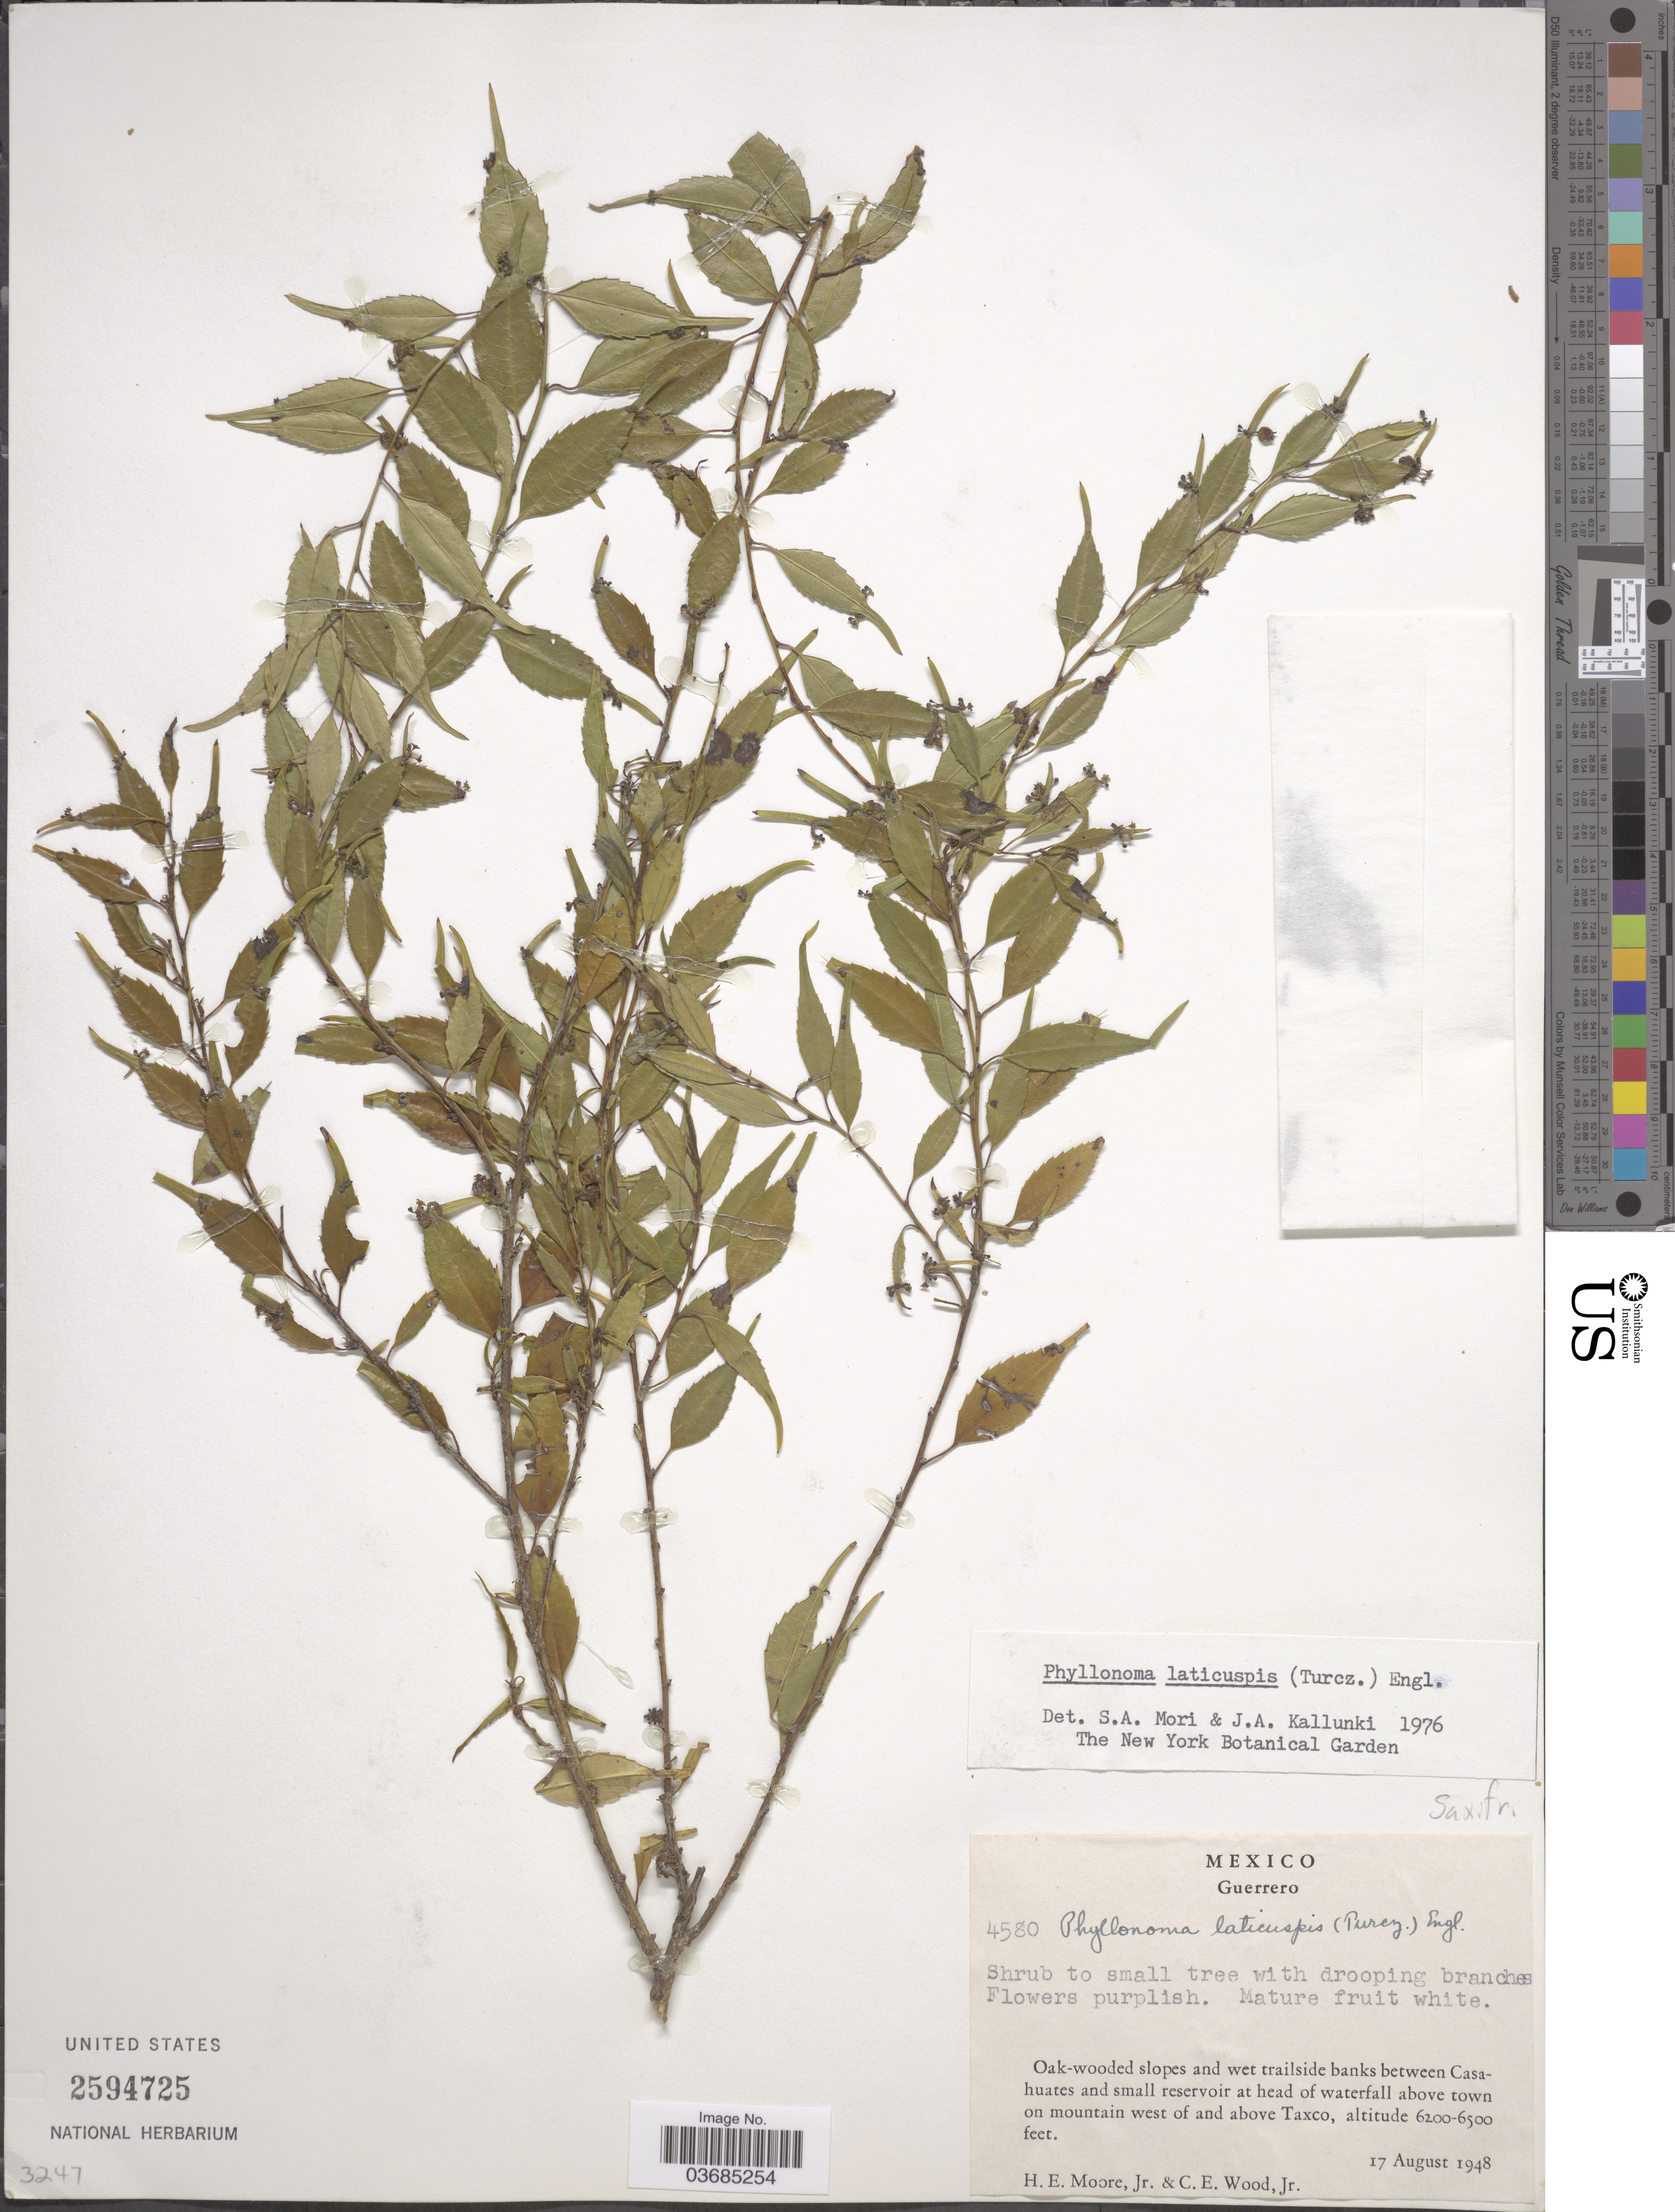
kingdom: Plantae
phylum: Tracheophyta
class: Magnoliopsida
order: Aquifoliales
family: Phyllonomaceae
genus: Phyllonoma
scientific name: Phyllonoma laticuspis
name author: (Turcz.) Engl.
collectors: H. Moore & C. Wood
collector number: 4580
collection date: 1948-08-17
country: Mexico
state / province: Guerrero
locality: Oak-wooded slopes and wet trailside banks between Casahuates and small reservoir at head of waterfall above town on mountain west of and above Taxco.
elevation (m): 1890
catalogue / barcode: US 2594725